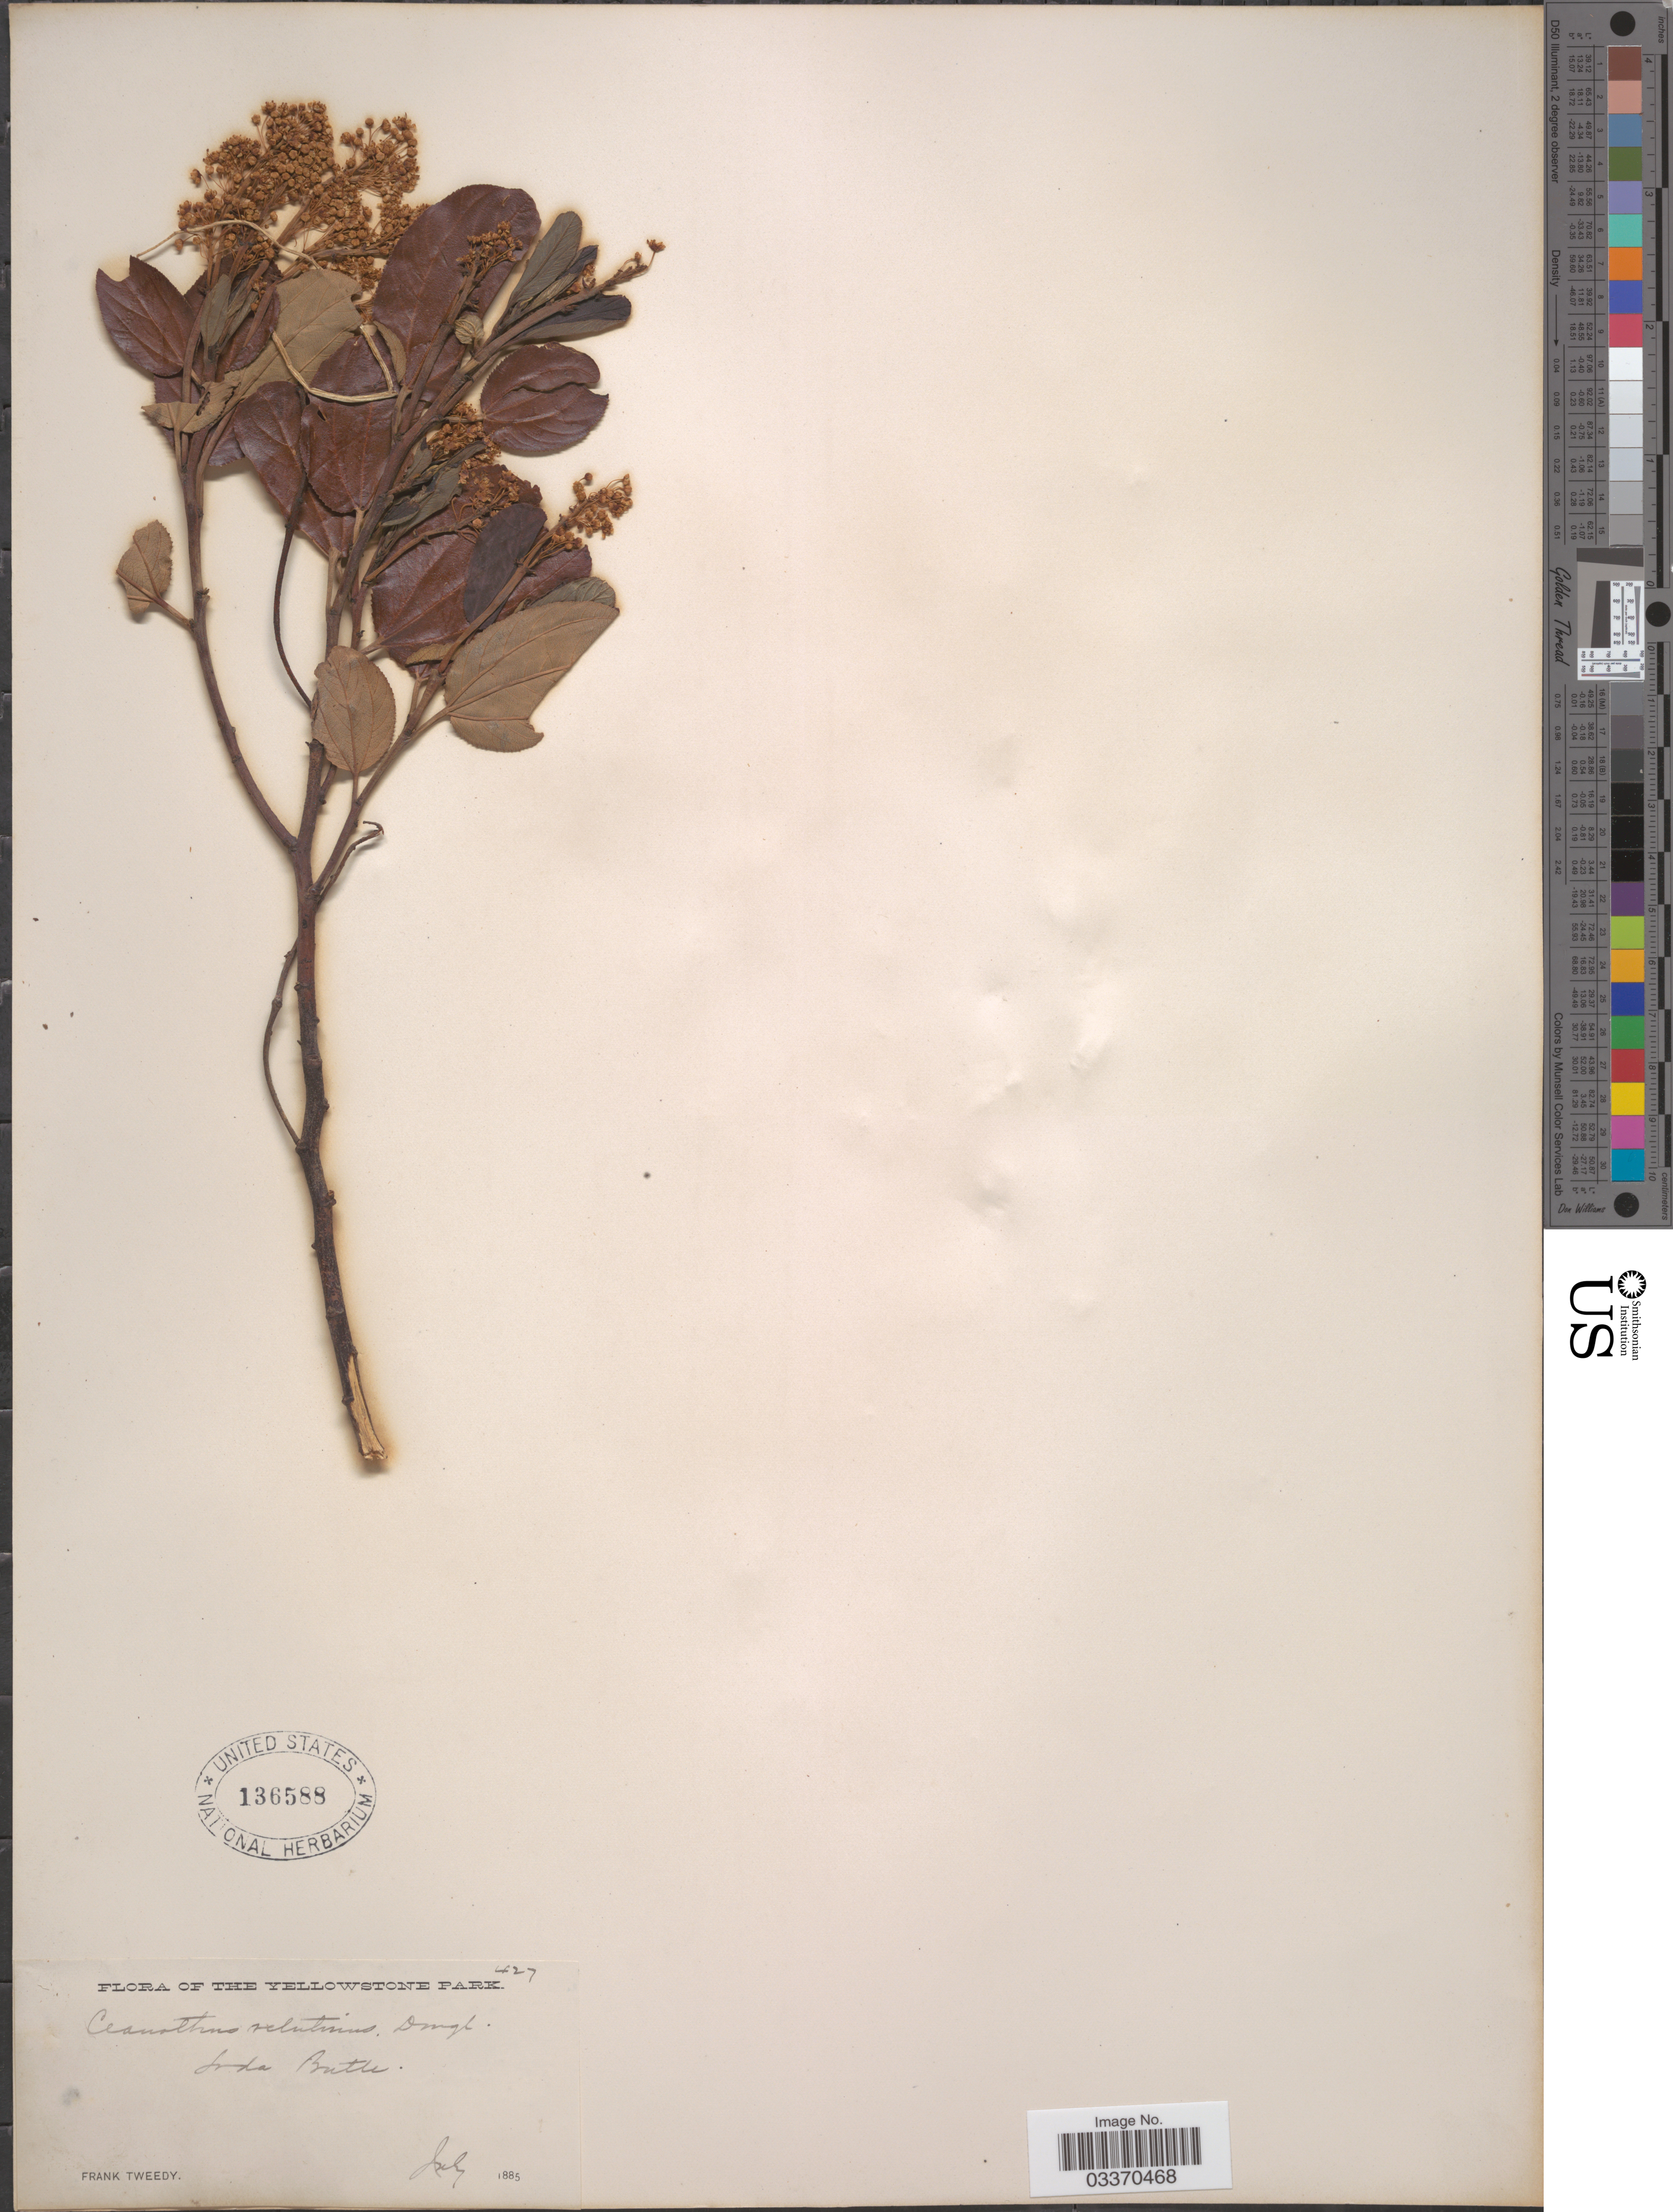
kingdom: Plantae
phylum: Tracheophyta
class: Magnoliopsida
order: Rosales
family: Rhamnaceae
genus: Ceanothus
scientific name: Ceanothus velutinus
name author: Douglas ex Hook.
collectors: F. Tweedy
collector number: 427?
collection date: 1885-07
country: United States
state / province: Wyoming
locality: The Yellowstone Park. Soda Butte.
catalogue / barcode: US 136588